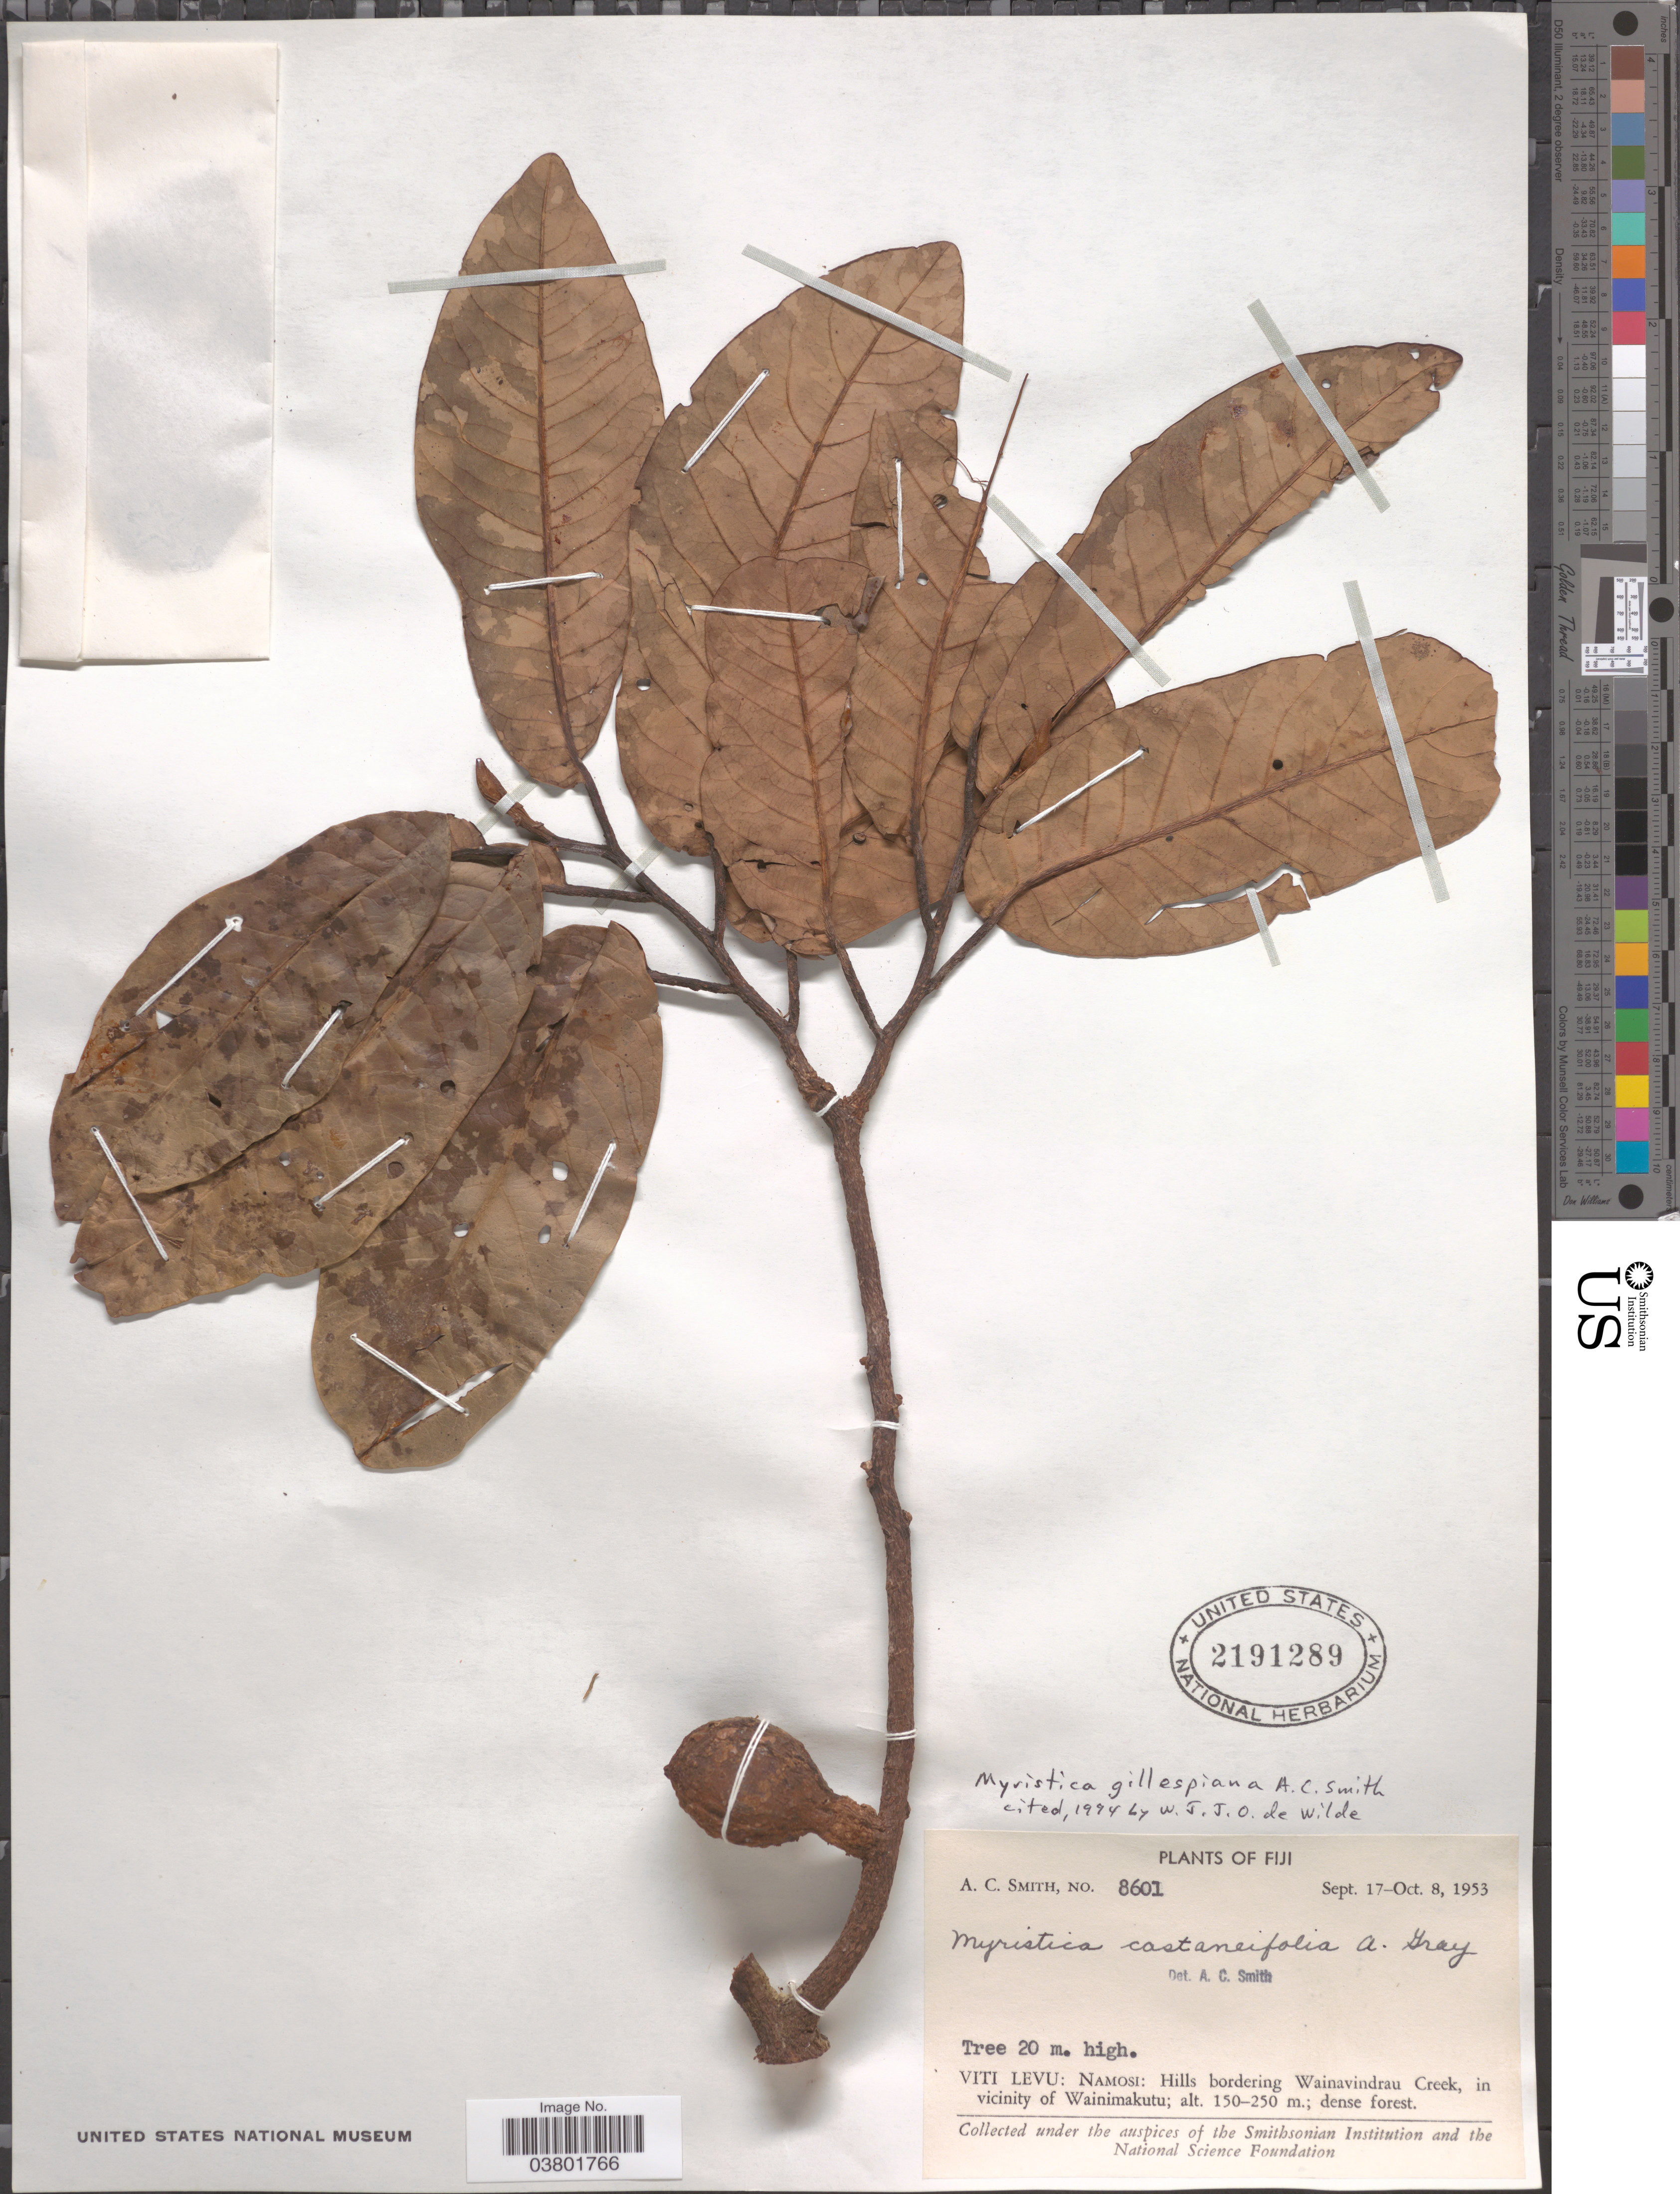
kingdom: Plantae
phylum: Tracheophyta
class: Magnoliopsida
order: Magnoliales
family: Myristicaceae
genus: Myristica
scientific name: Myristica gillespieana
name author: A.C. Sm.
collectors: A. C. Smith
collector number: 8601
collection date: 1953-09-17/1953-10-08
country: Fiji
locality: Viti Levu: Namosi: Hills bordering Wainavindrau Creek, in vicinity of Wainimakutu.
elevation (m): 150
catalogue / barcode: US 2191289